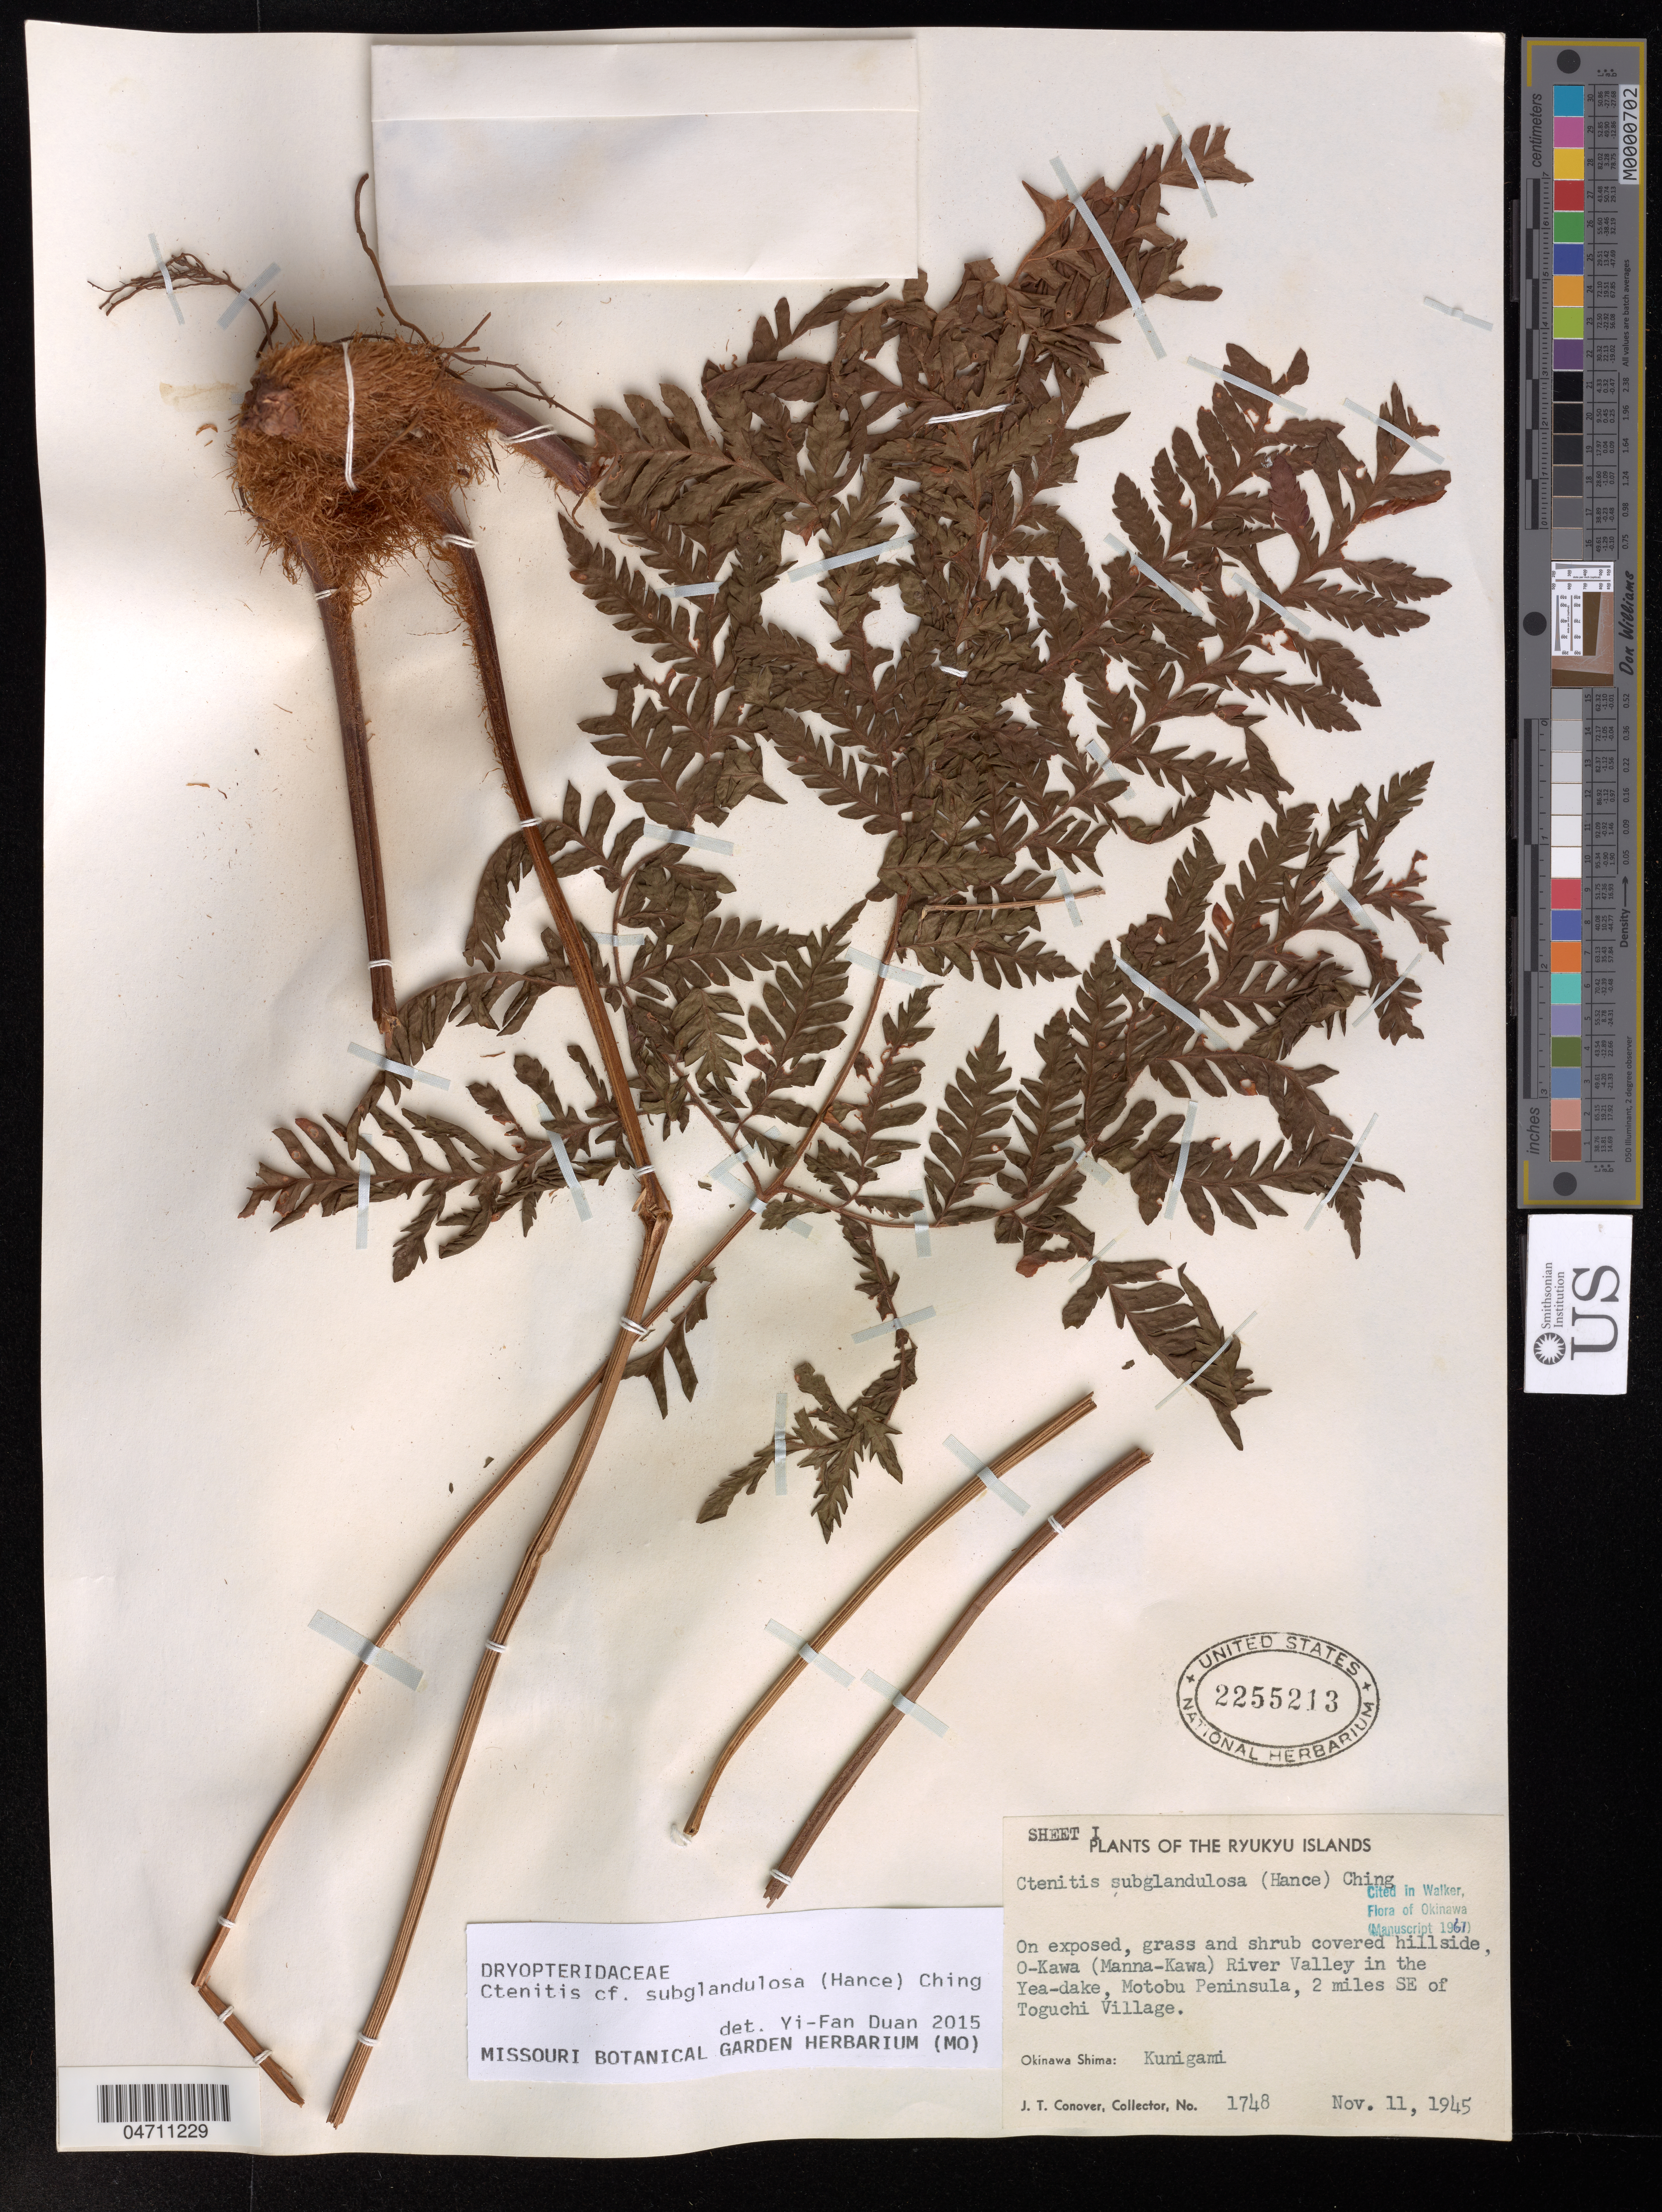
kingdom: Plantae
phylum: Tracheophyta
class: Polypodiopsida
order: Polypodiales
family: Dryopteridaceae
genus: Ctenitis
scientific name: Ctenitis subglandulosa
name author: (Hance) Ching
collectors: J. T. Conover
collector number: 1748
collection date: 1945-11-11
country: Japan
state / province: Okinawa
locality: On exposed, grass and shrub covered hillside, O-Kawa (Manna-Kawa) River Valley in the Yea-dake, Motobu Peninsula, 2 miles SE of Toguchi Village. Shima: Kunigami.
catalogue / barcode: US 2255213